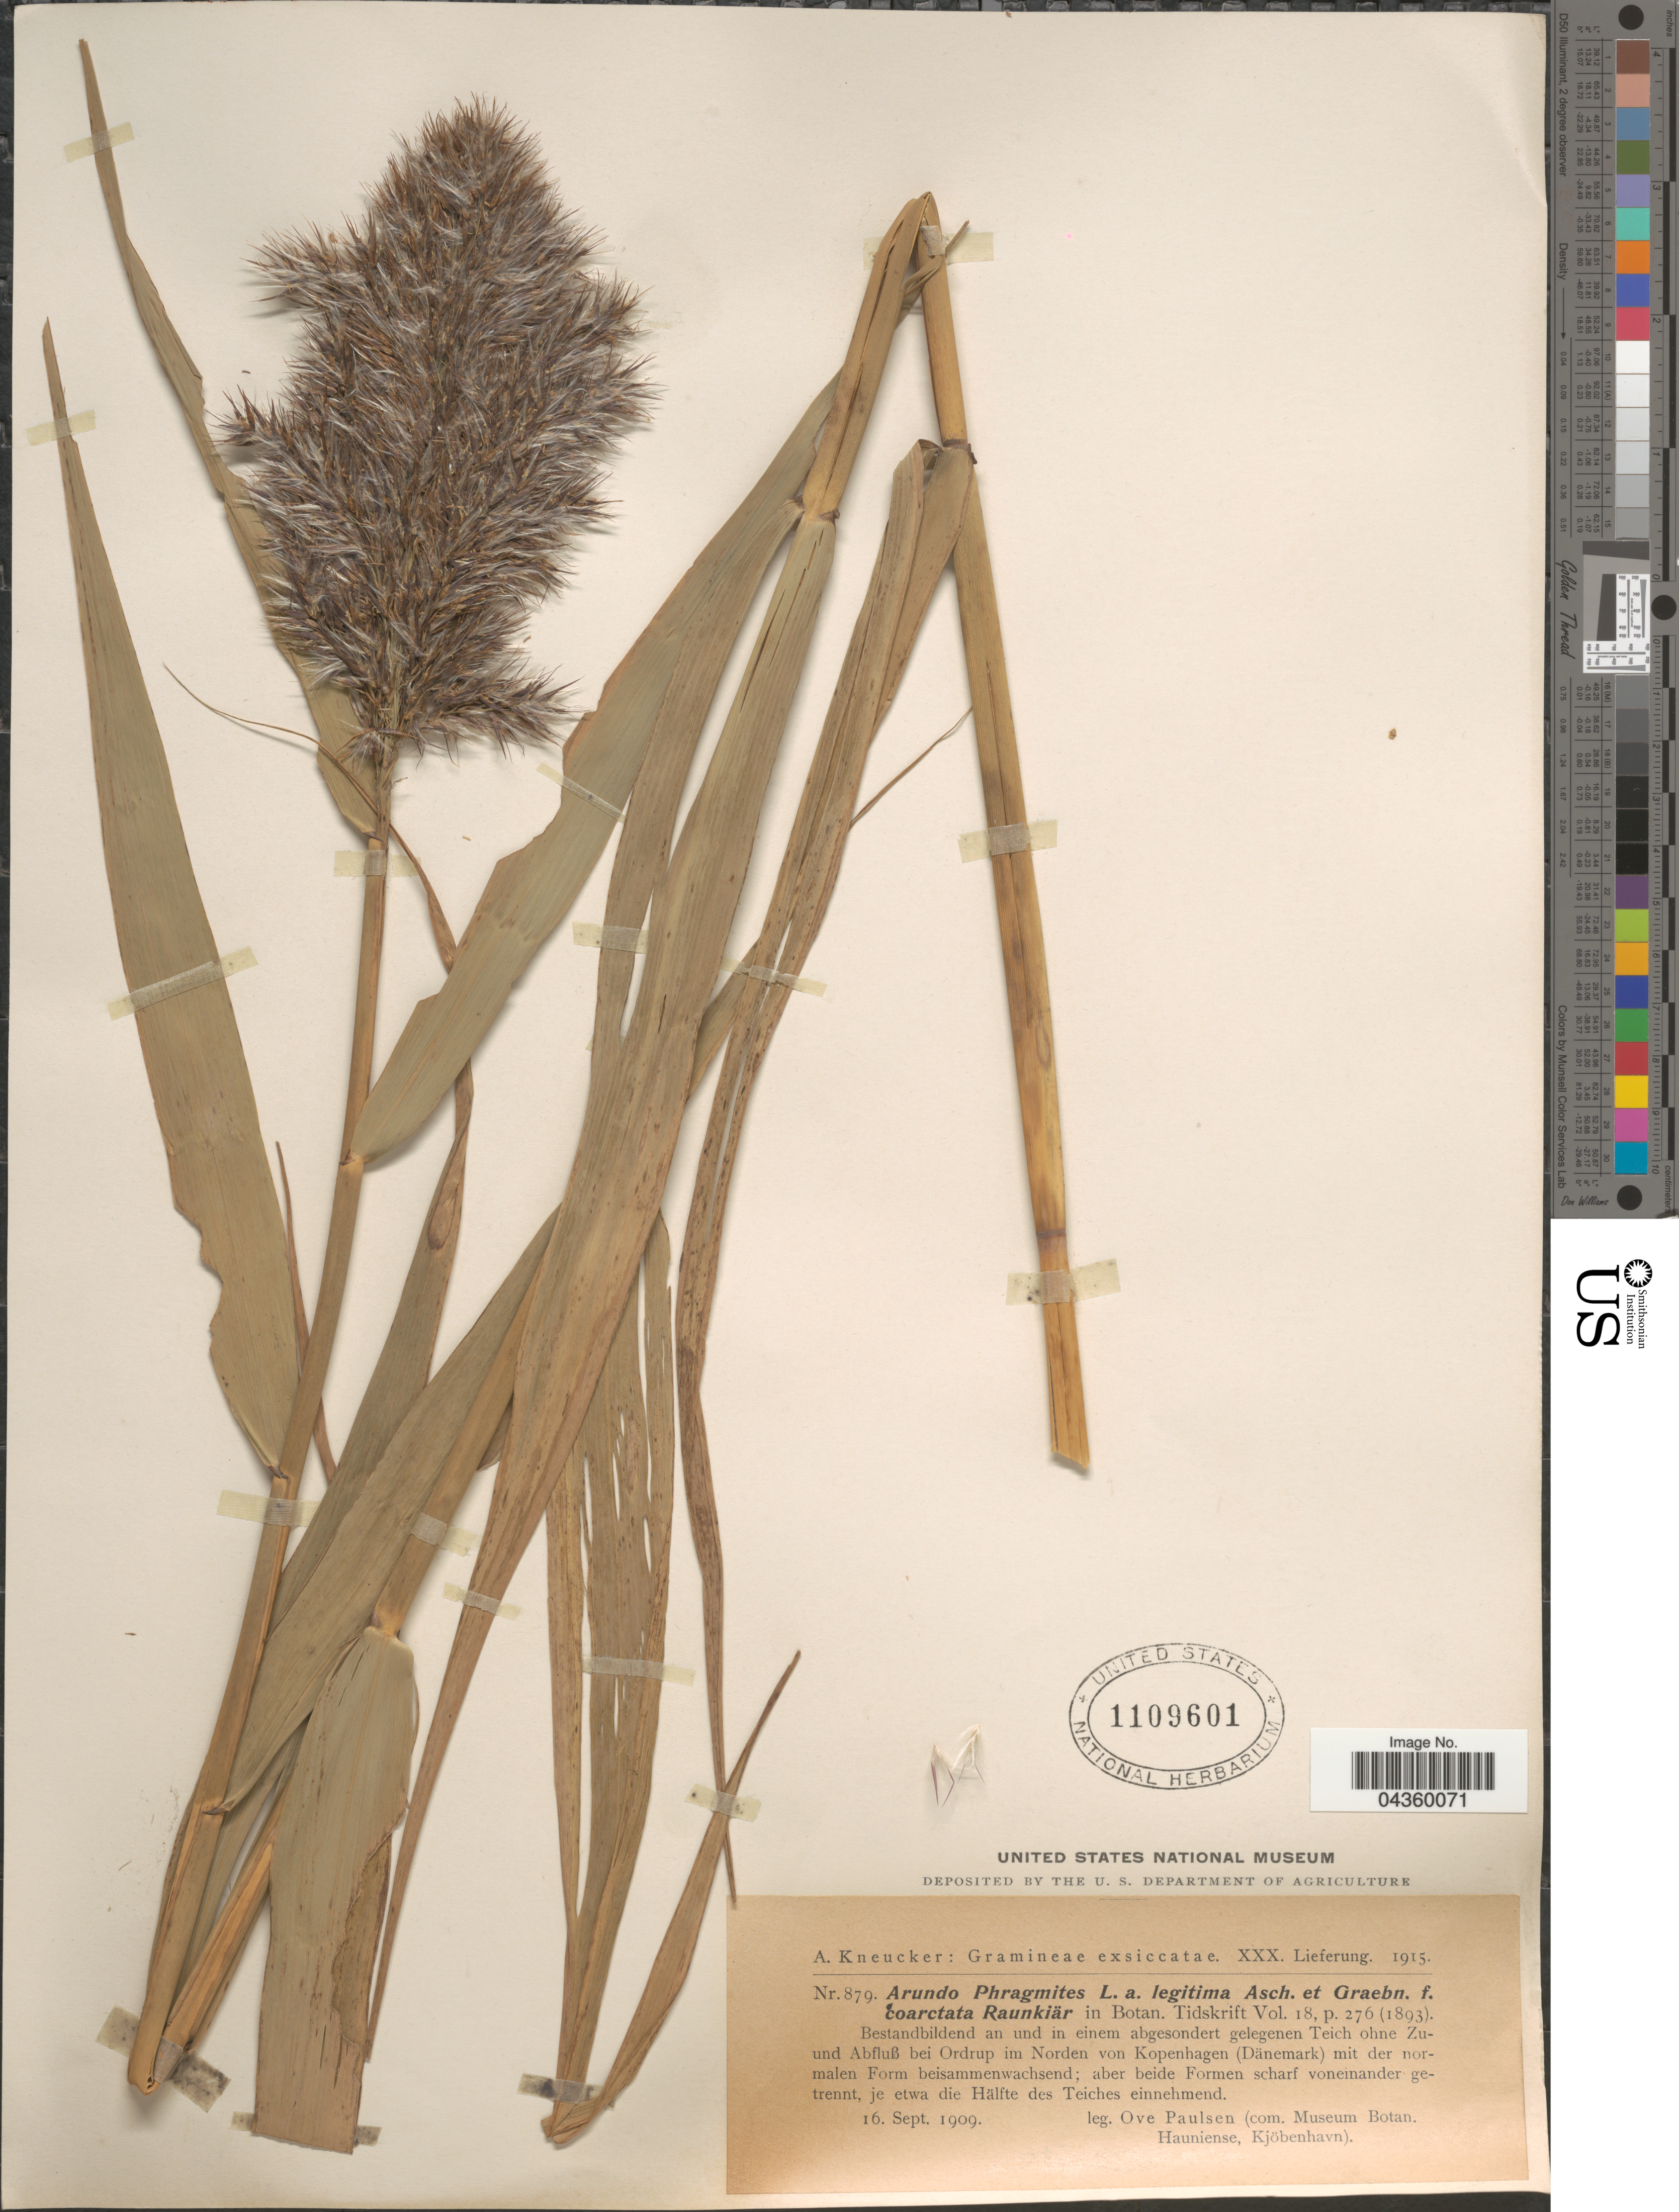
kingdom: Plantae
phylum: Tracheophyta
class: Liliopsida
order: Poales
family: Poaceae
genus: Phragmites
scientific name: Phragmites australis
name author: (Cav.) Trin. ex Steud.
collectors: O. Paulsen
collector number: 879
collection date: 1909-09-16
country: Denmark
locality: Bestandbildend an und in einem abgesondert gelegen Teich ohne Zuund Abfluß bei Ordrup im Norden von Kopenhagen (Dänemark) mit der normalen Form beisammenwachsend.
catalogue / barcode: US 1109601